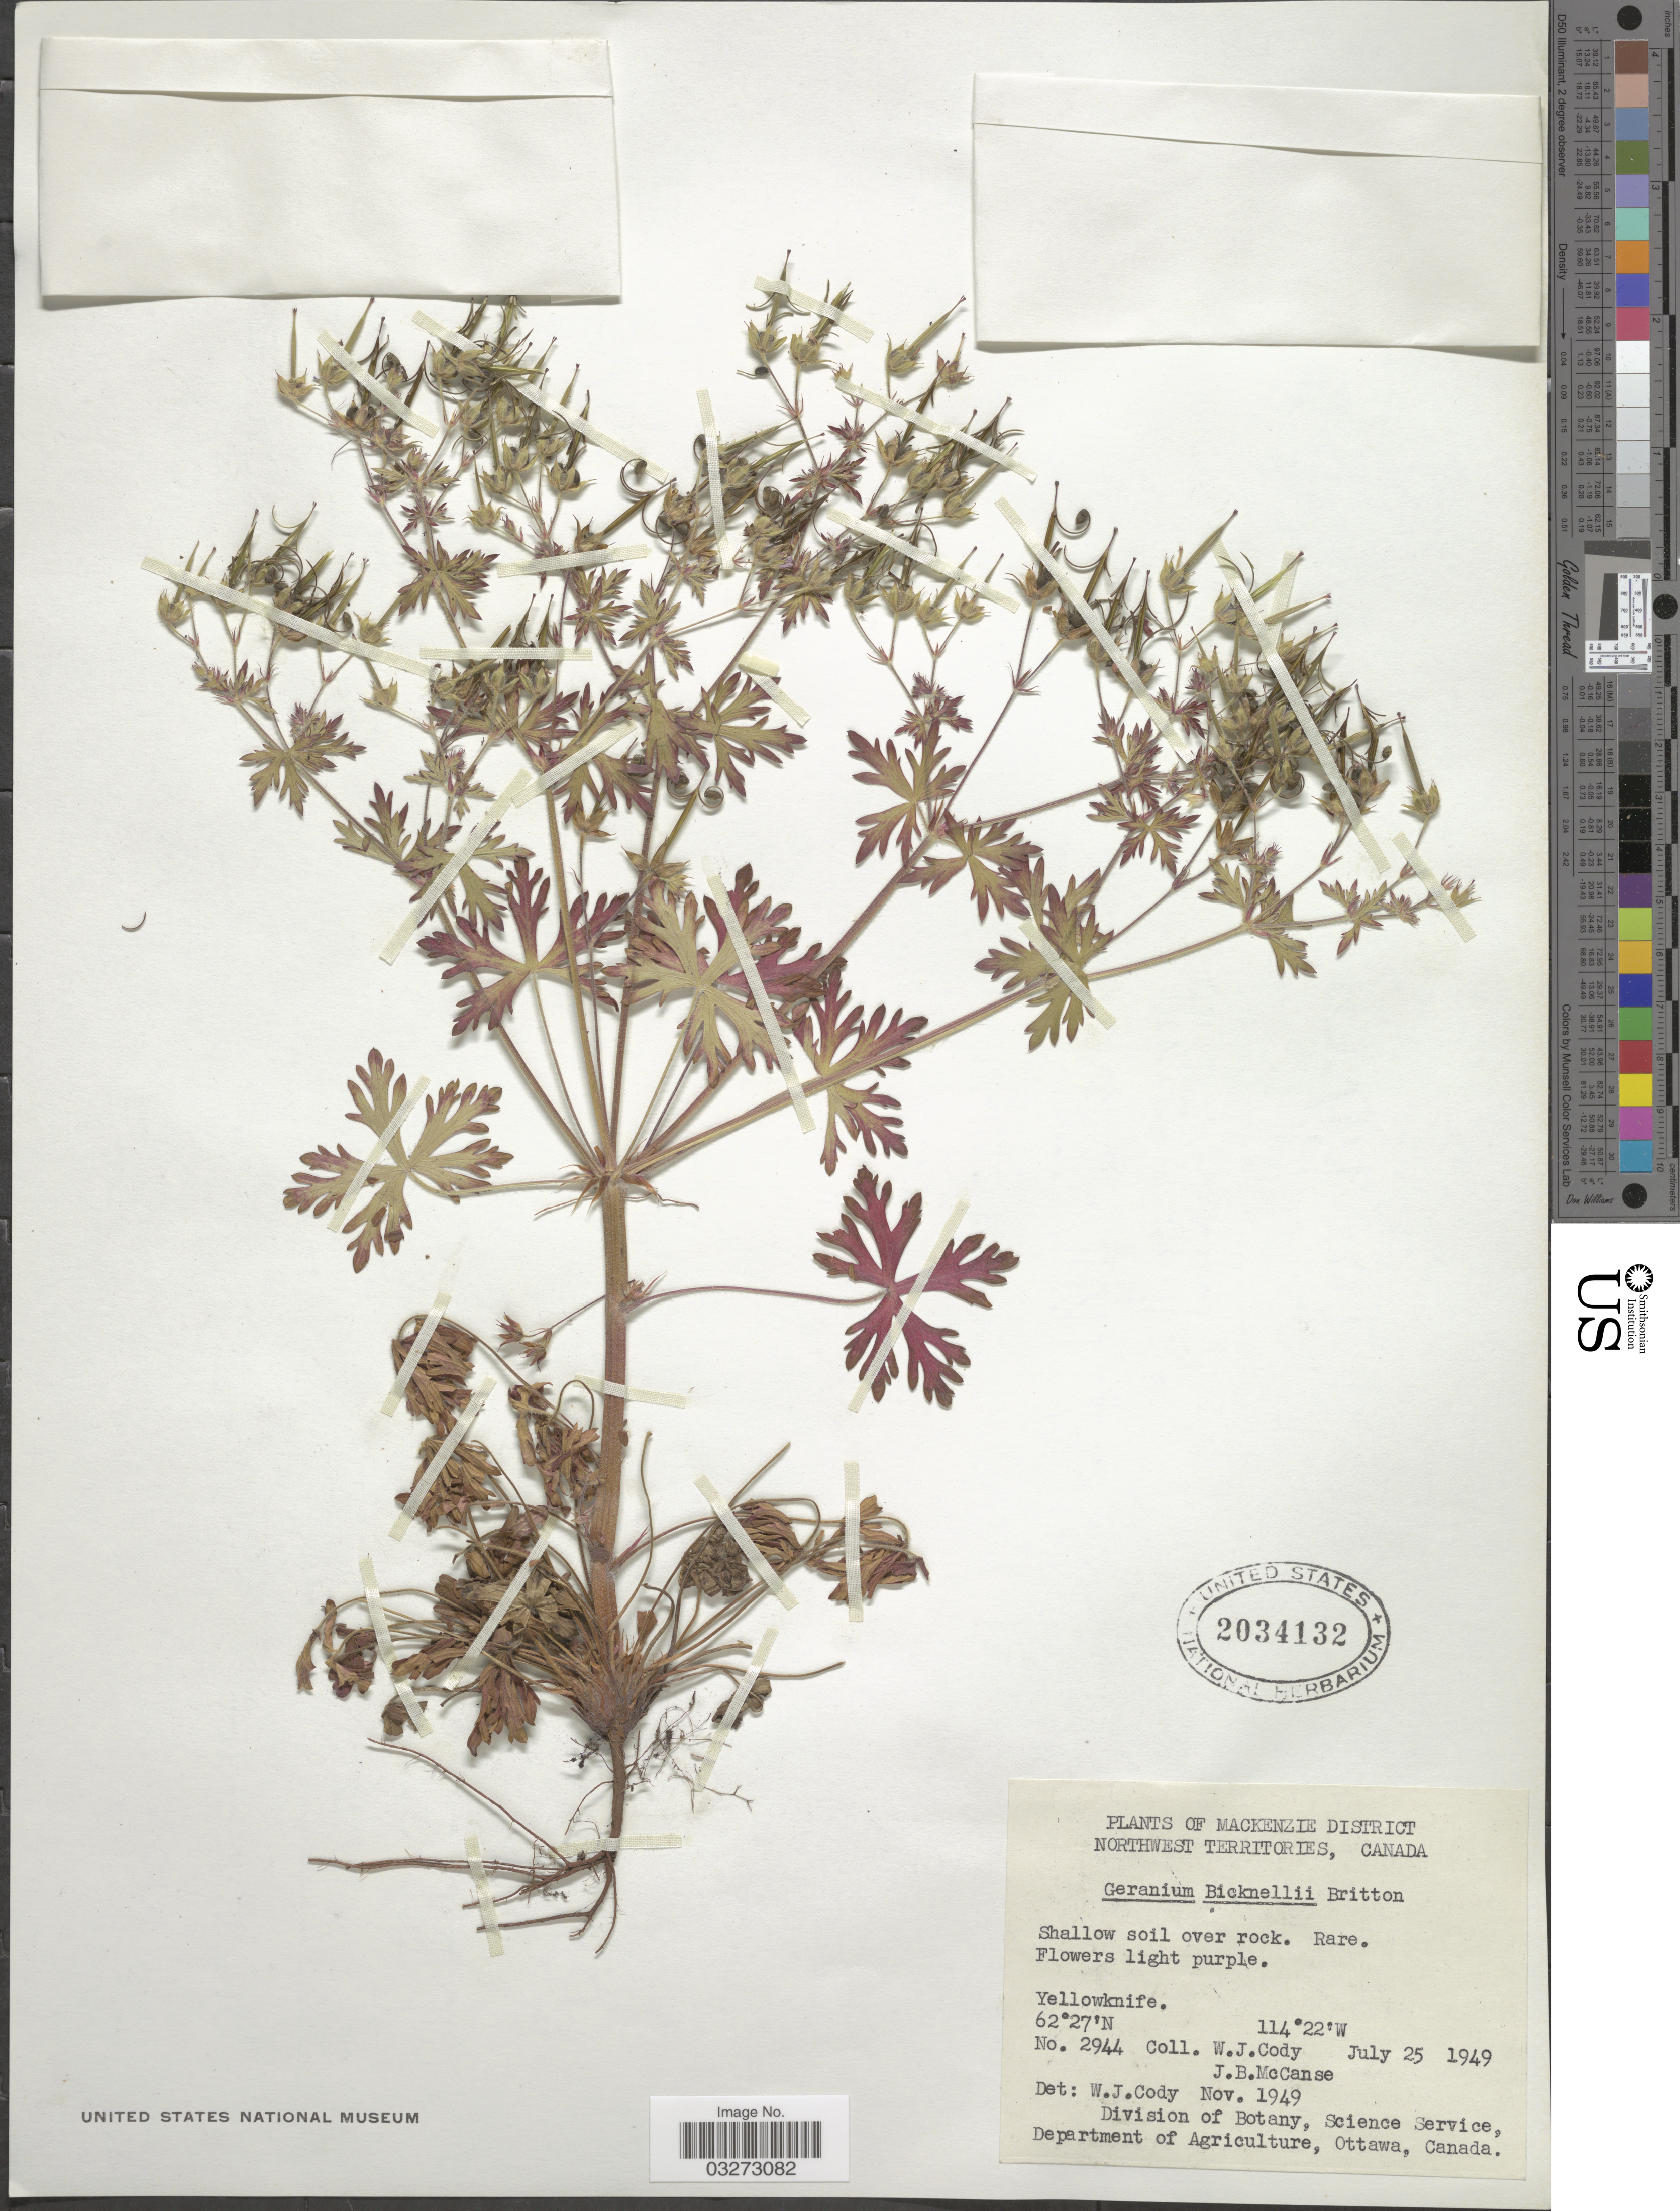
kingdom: Plantae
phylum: Tracheophyta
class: Magnoliopsida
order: Geraniales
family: Geraniaceae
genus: Geranium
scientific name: Geranium bicknellii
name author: Britton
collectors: W. Cody & J. McCanse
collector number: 2944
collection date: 1949-07-25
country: Canada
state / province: Northwest Territories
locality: Mackenzie District, Yellowknife.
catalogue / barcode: US 2034132